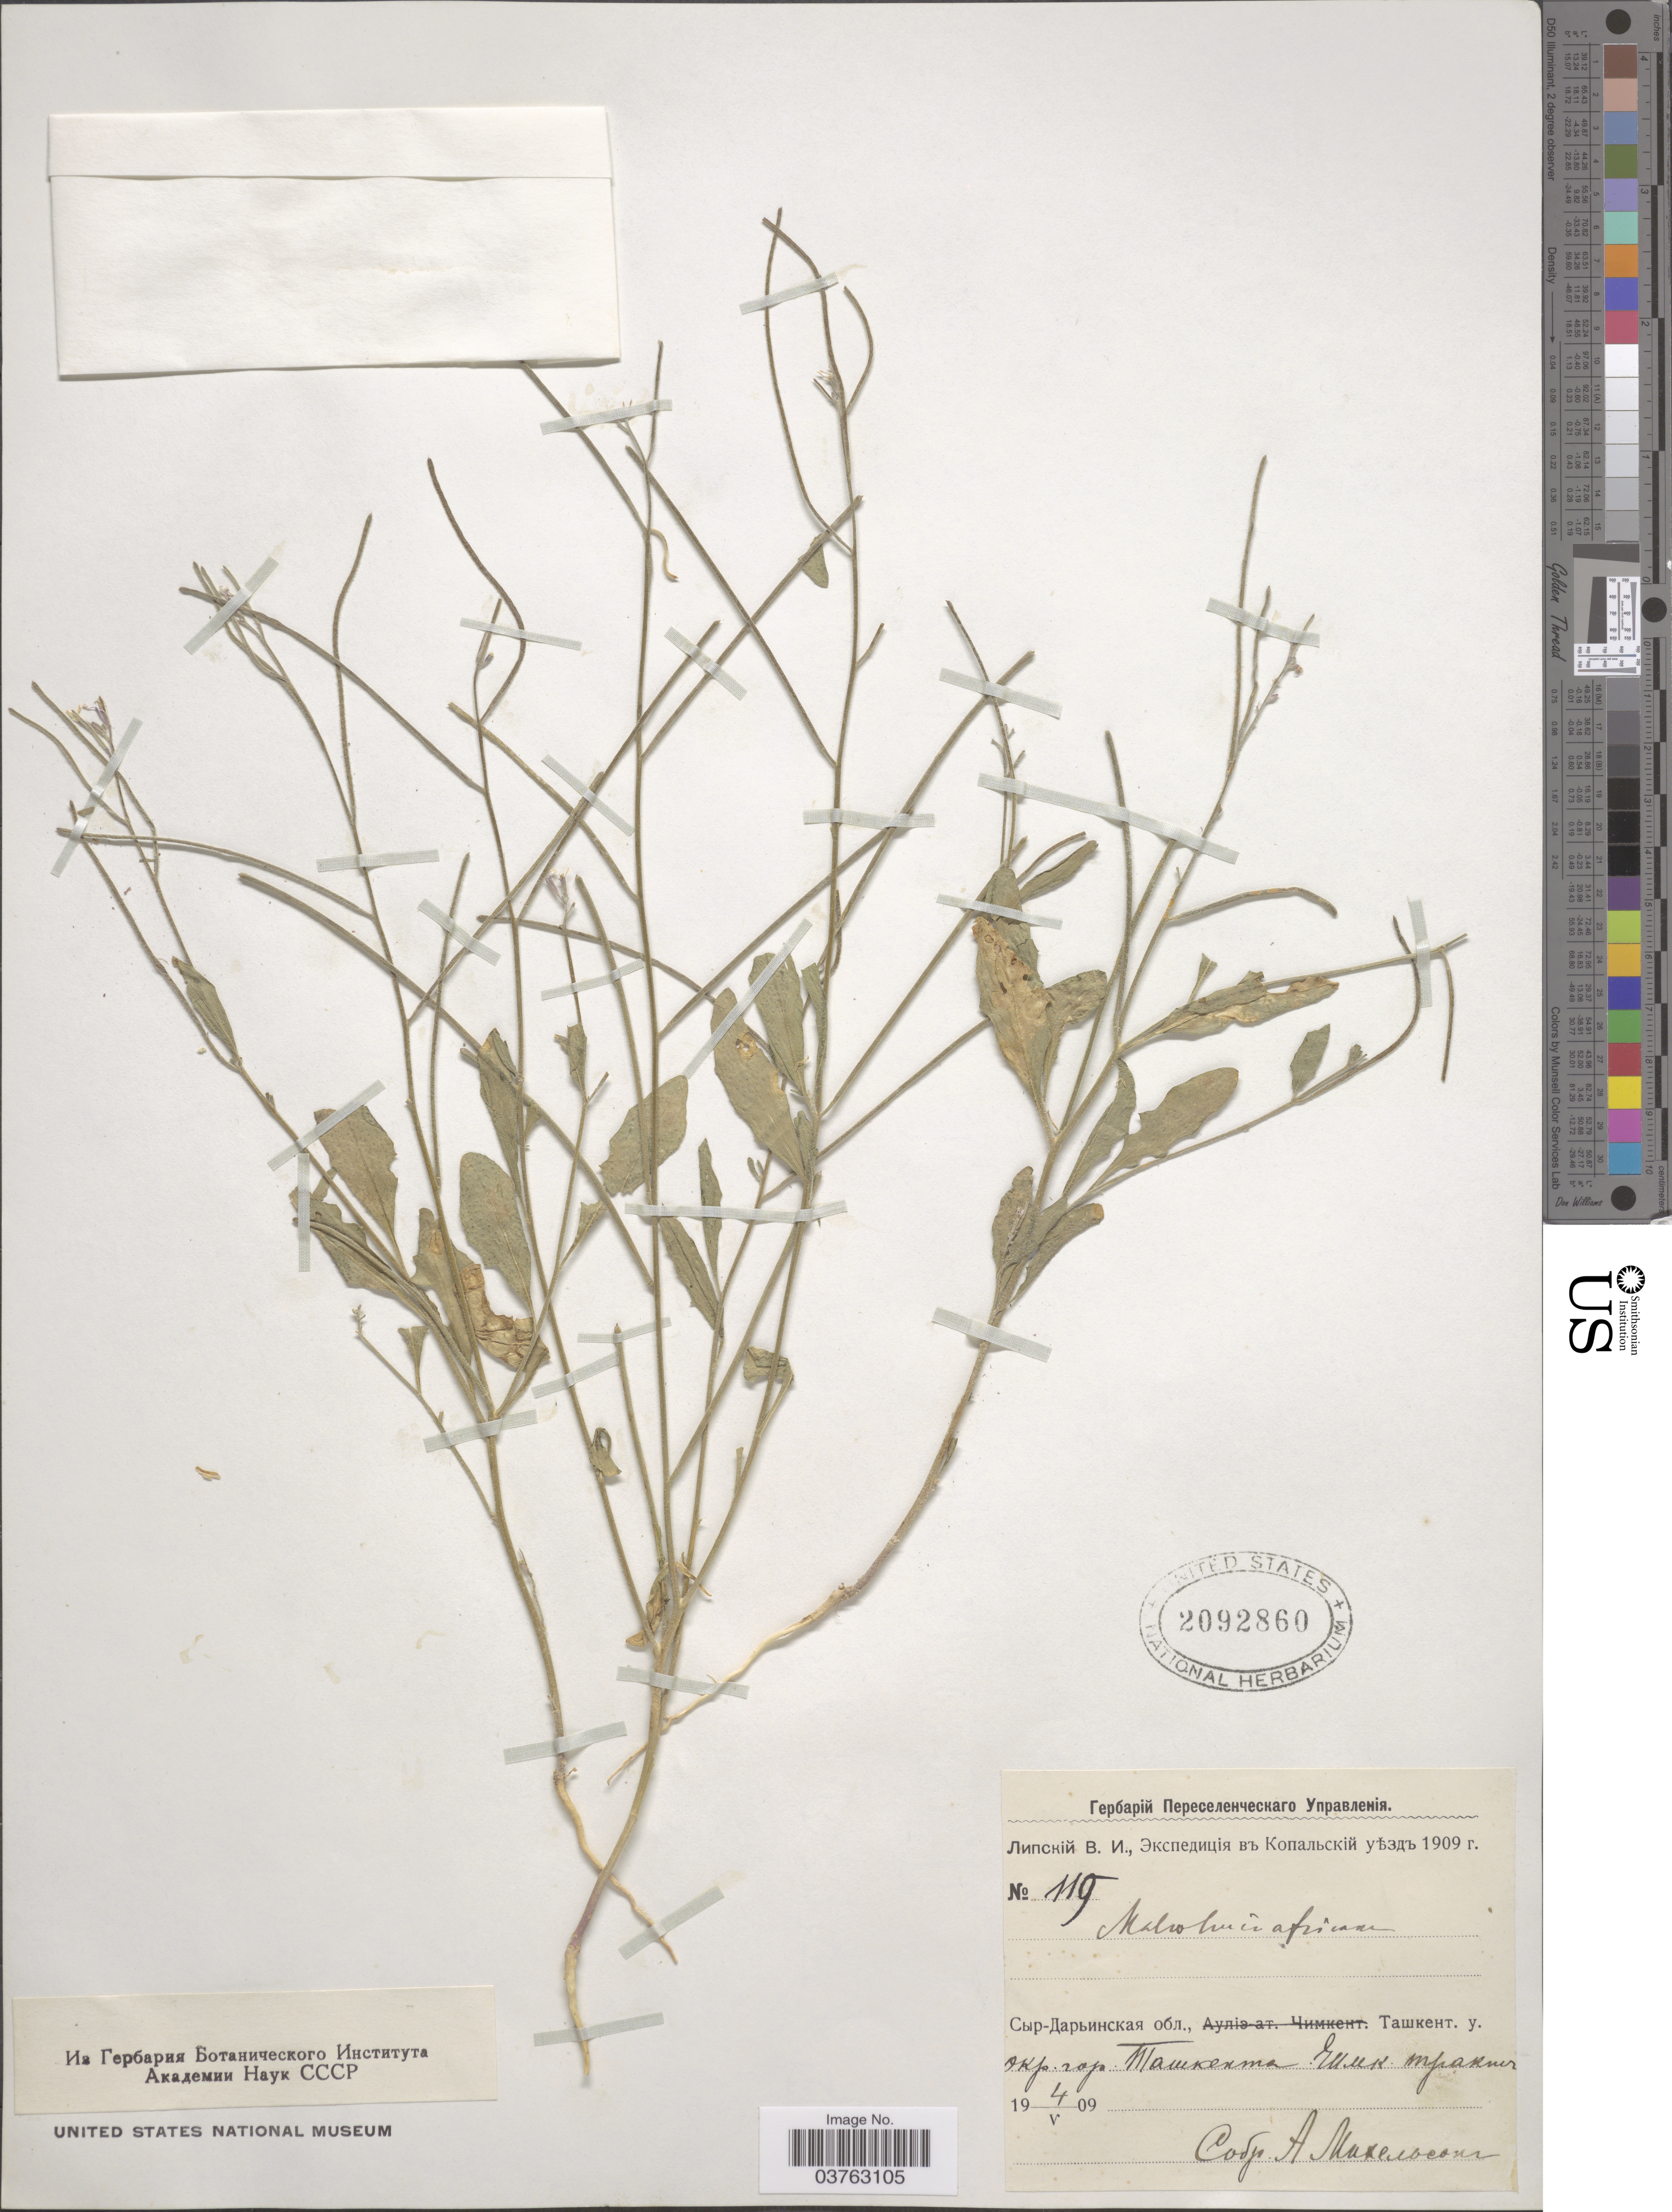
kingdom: Plantae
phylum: Tracheophyta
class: Magnoliopsida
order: Brassicales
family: Brassicaceae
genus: Malcolmia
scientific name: Malcolmia africana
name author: (L.) W.T. Aiton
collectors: A. Mikhelson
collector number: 119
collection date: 1909-05-04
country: Uzbekistan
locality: Vicinity of Toshkent.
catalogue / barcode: US 2092860